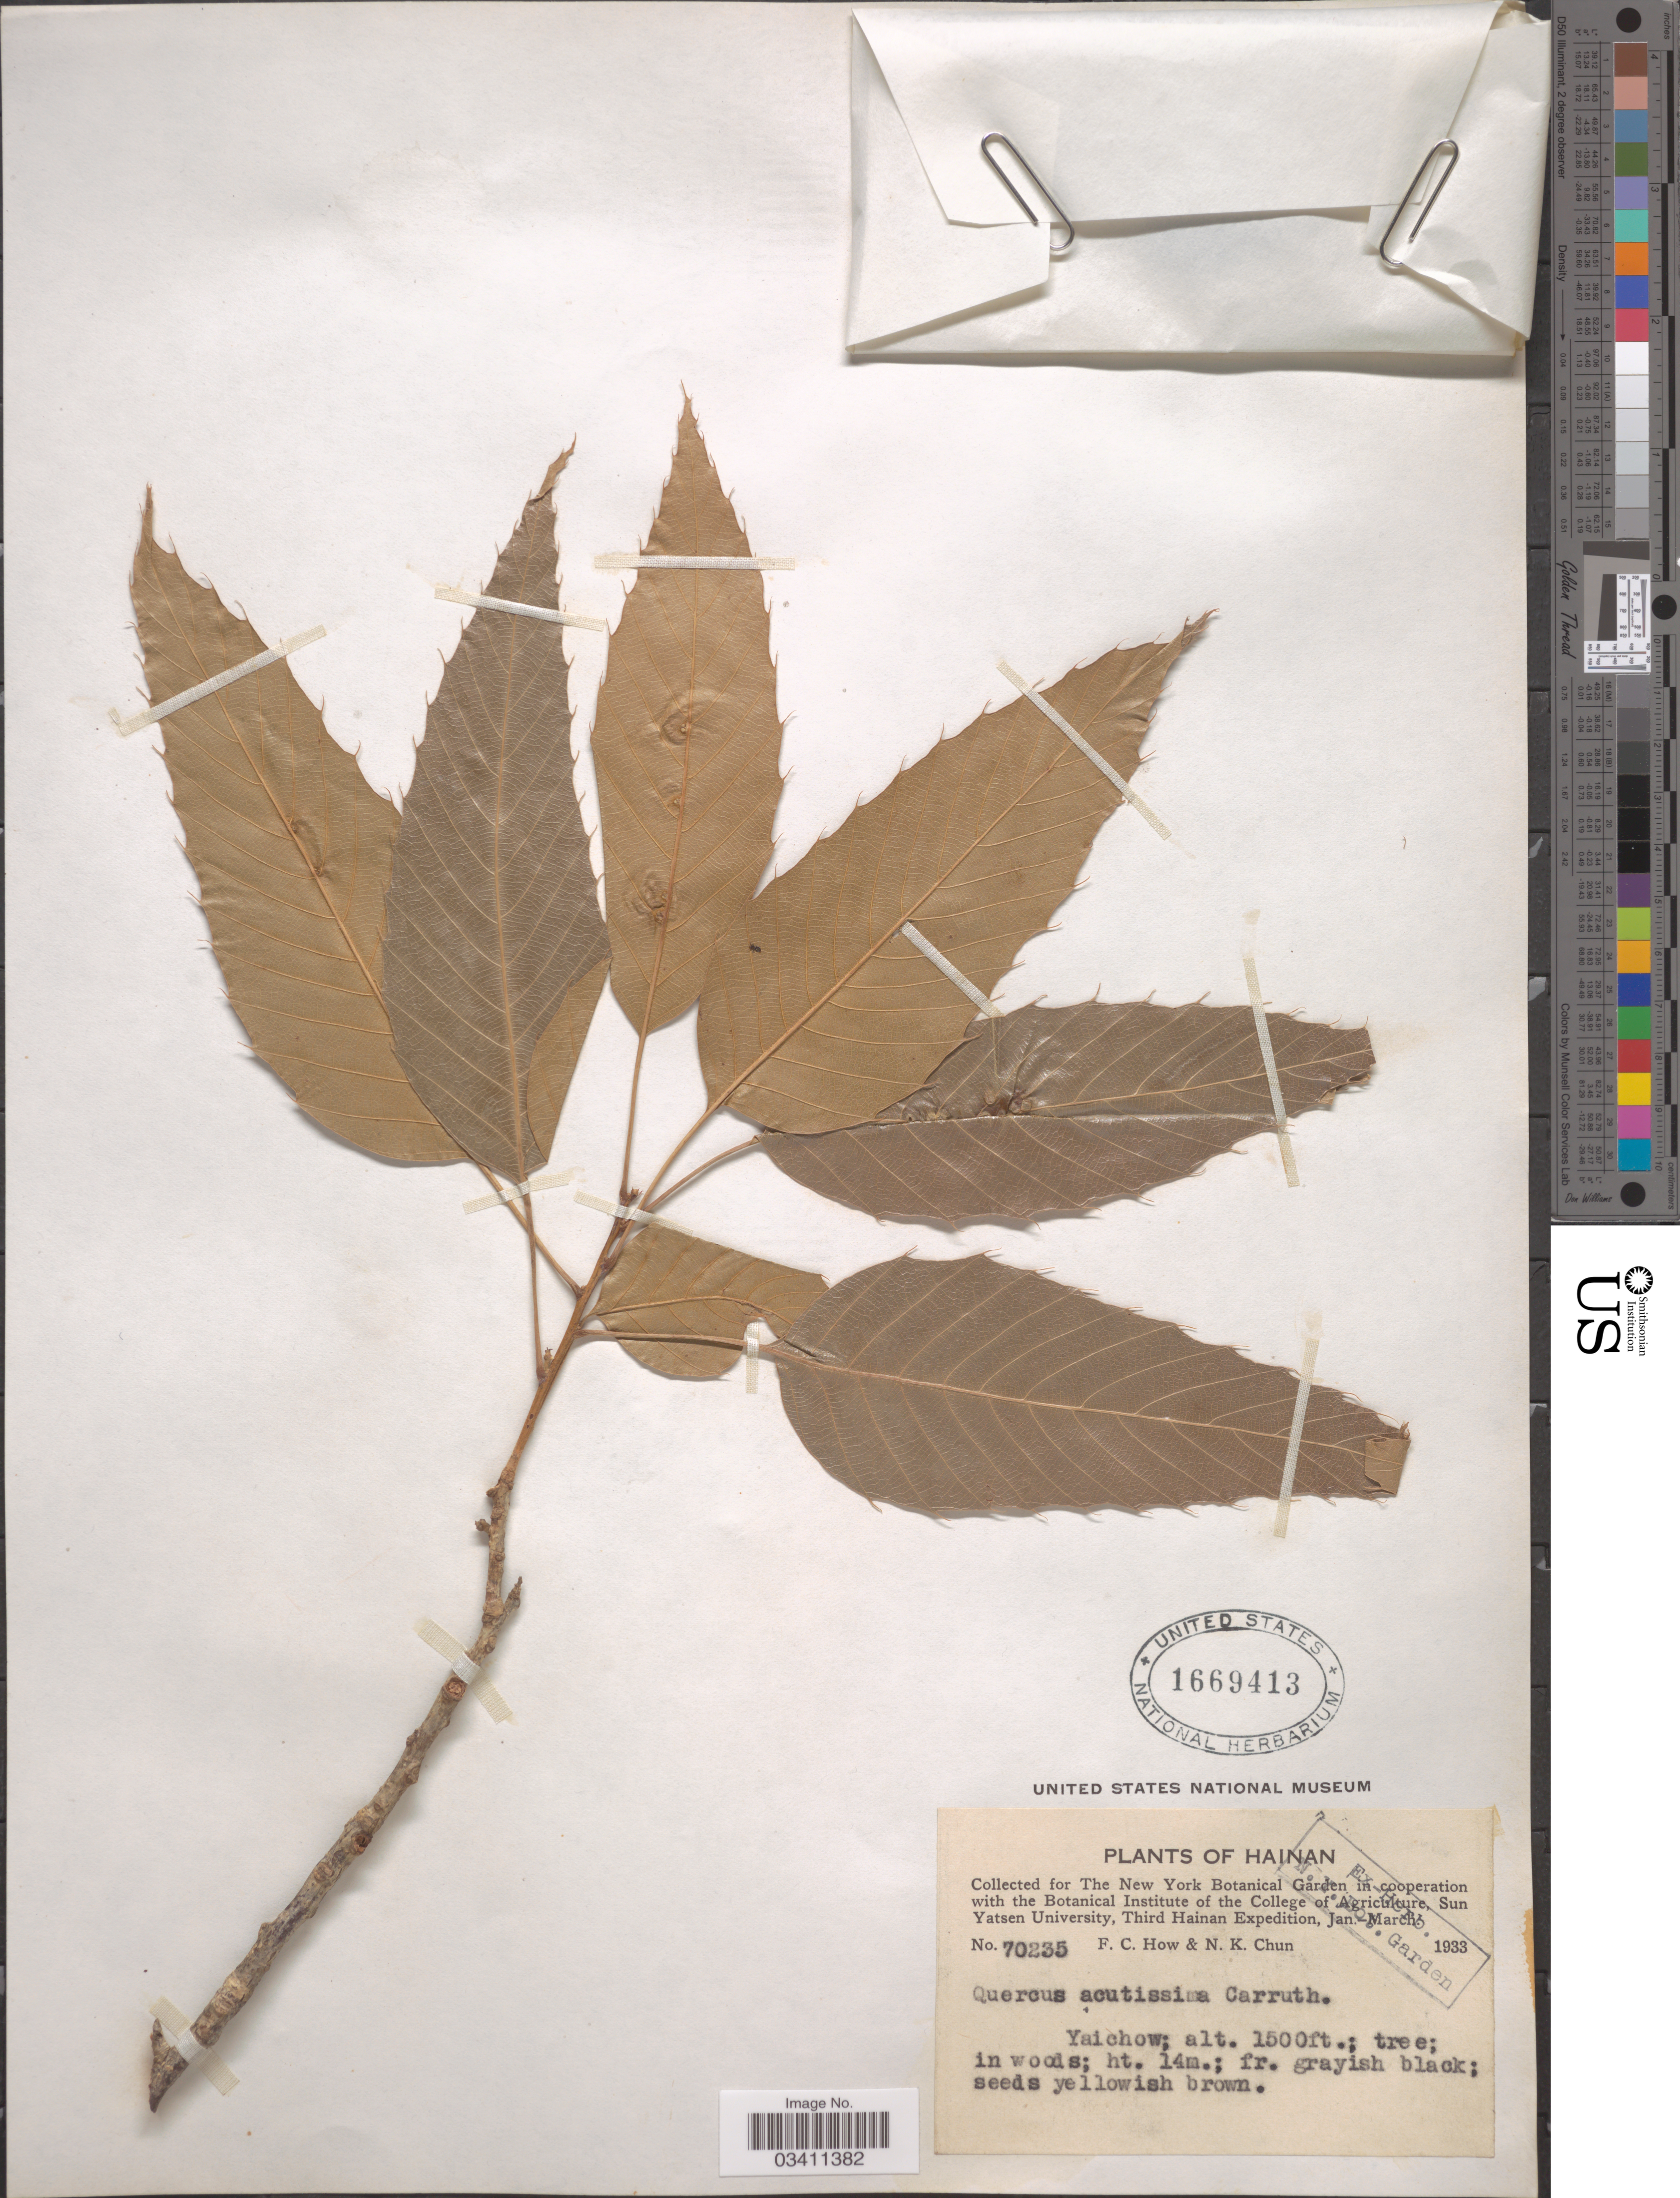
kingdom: Plantae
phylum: Tracheophyta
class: Magnoliopsida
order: Fagales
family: Fagaceae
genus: Quercus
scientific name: Quercus acutissima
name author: Carruth.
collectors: F. C. How & N. K. Chun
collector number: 70235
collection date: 1933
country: China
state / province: Hainan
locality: Yaichow.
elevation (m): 457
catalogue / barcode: US 1669413